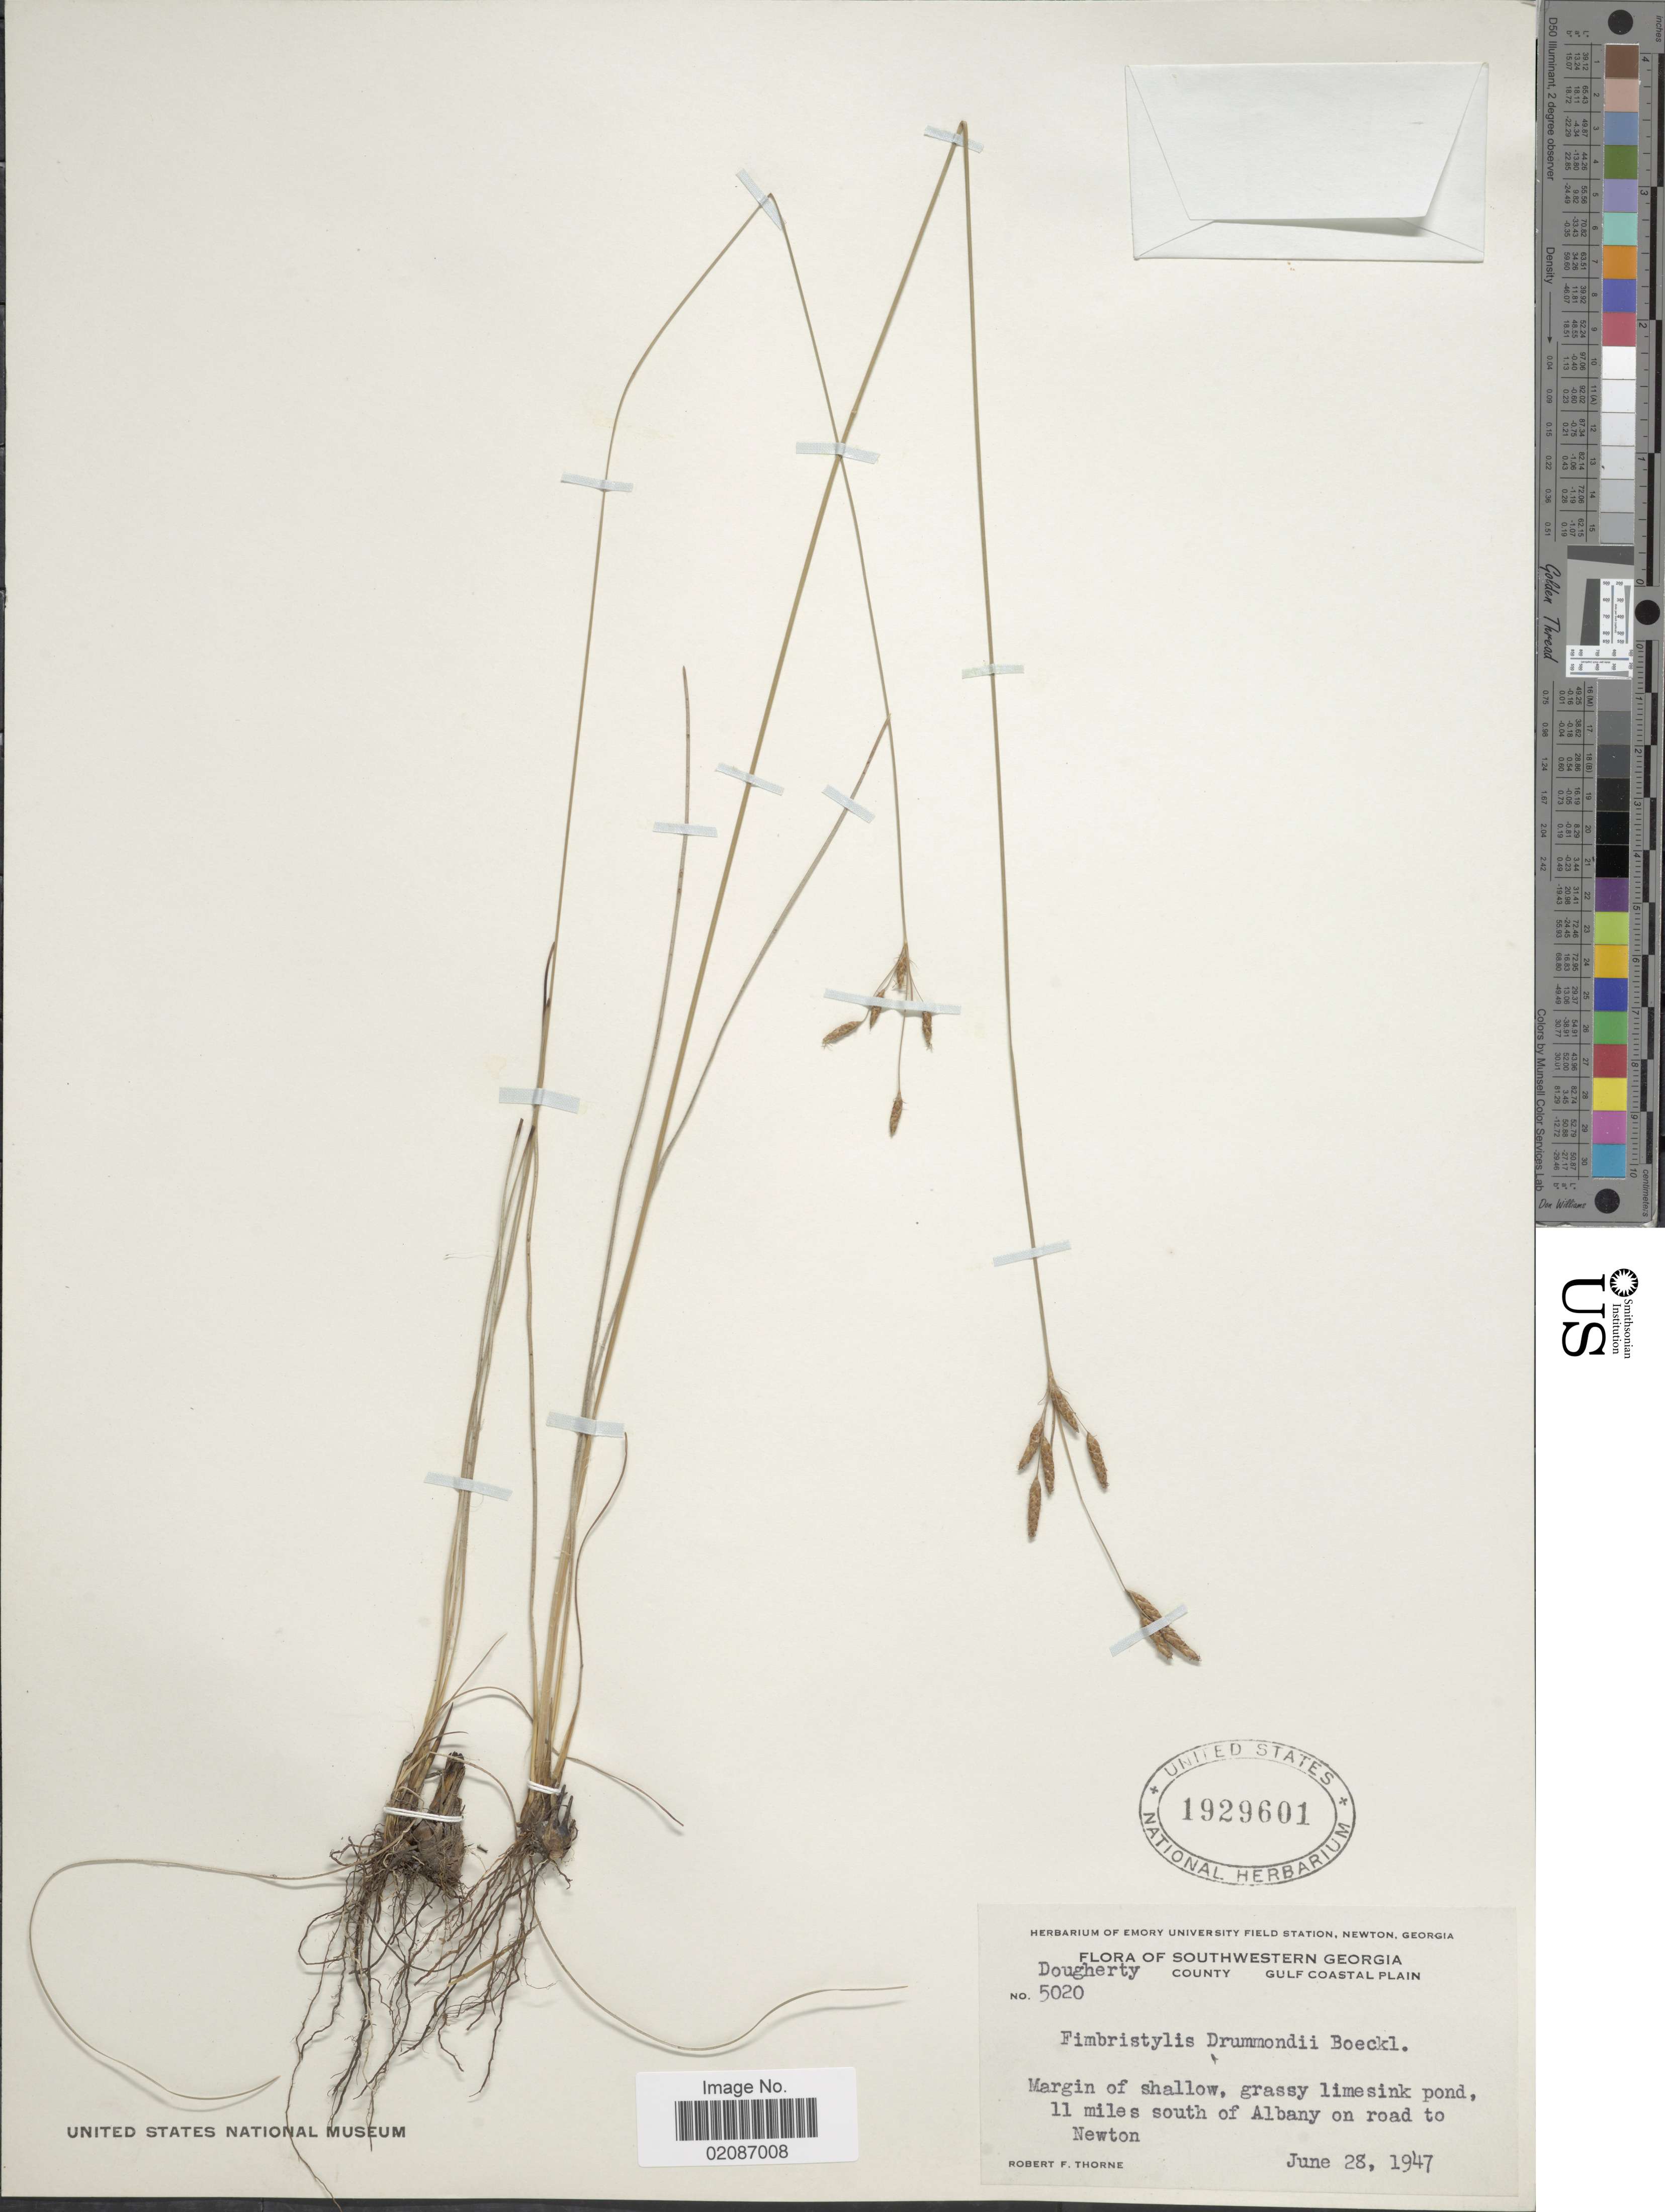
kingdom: Plantae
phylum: Tracheophyta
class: Liliopsida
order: Poales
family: Cyperaceae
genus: Fimbristylis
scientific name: Fimbristylis spadicea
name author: (L.) Vahl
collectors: R. F. Thorne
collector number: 5020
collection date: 1947-06-28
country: United States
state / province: Georgia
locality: Southwestern Georgia, Doughtery County, Gulf Coastal Plain, 11 miles south of Albany on road to Newton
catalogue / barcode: US 1929601